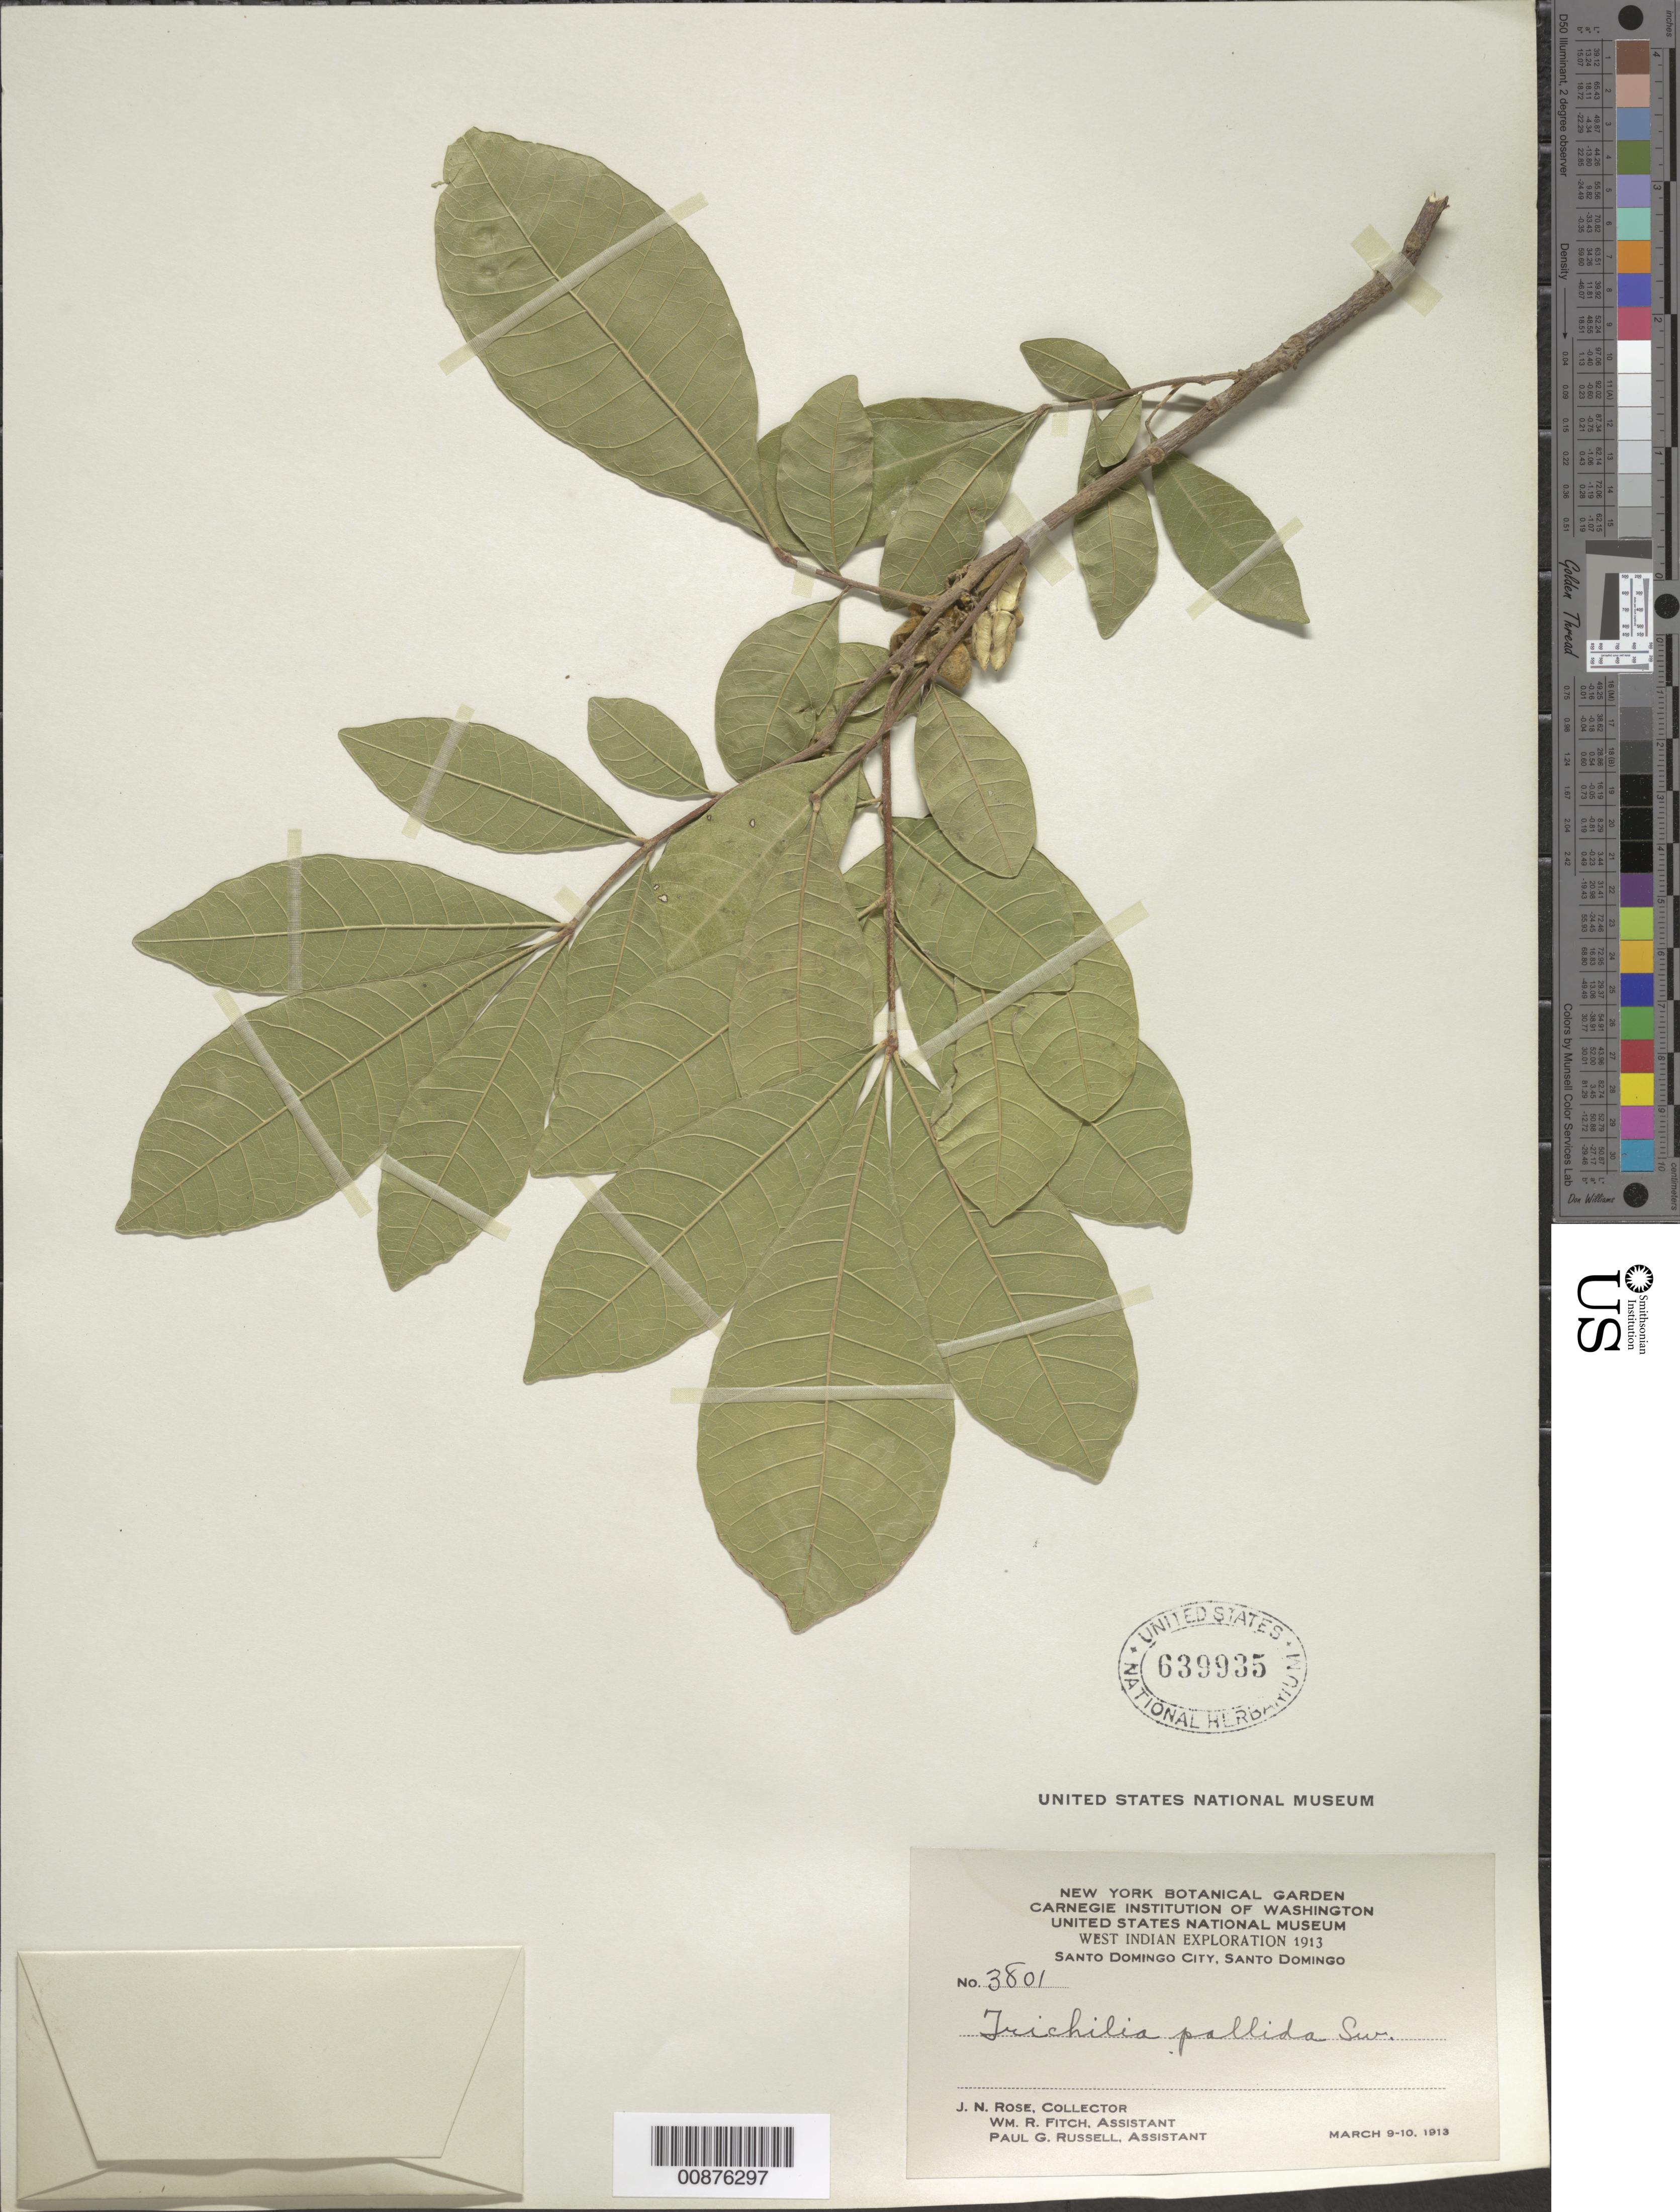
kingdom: Plantae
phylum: Tracheophyta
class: Magnoliopsida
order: Sapindales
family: Meliaceae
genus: Trichilia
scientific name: Trichilia pallida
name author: Sw.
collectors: J. N. Rose, W. R. Fitch & P. G. Russell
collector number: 3801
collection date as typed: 09 Mar 1913 to 10 Mar 1913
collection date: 1913-03-09/1913-03-10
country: Dominican Republic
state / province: Distrito Nacional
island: Hispaniola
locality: Santo Domingo City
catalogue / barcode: US 639935